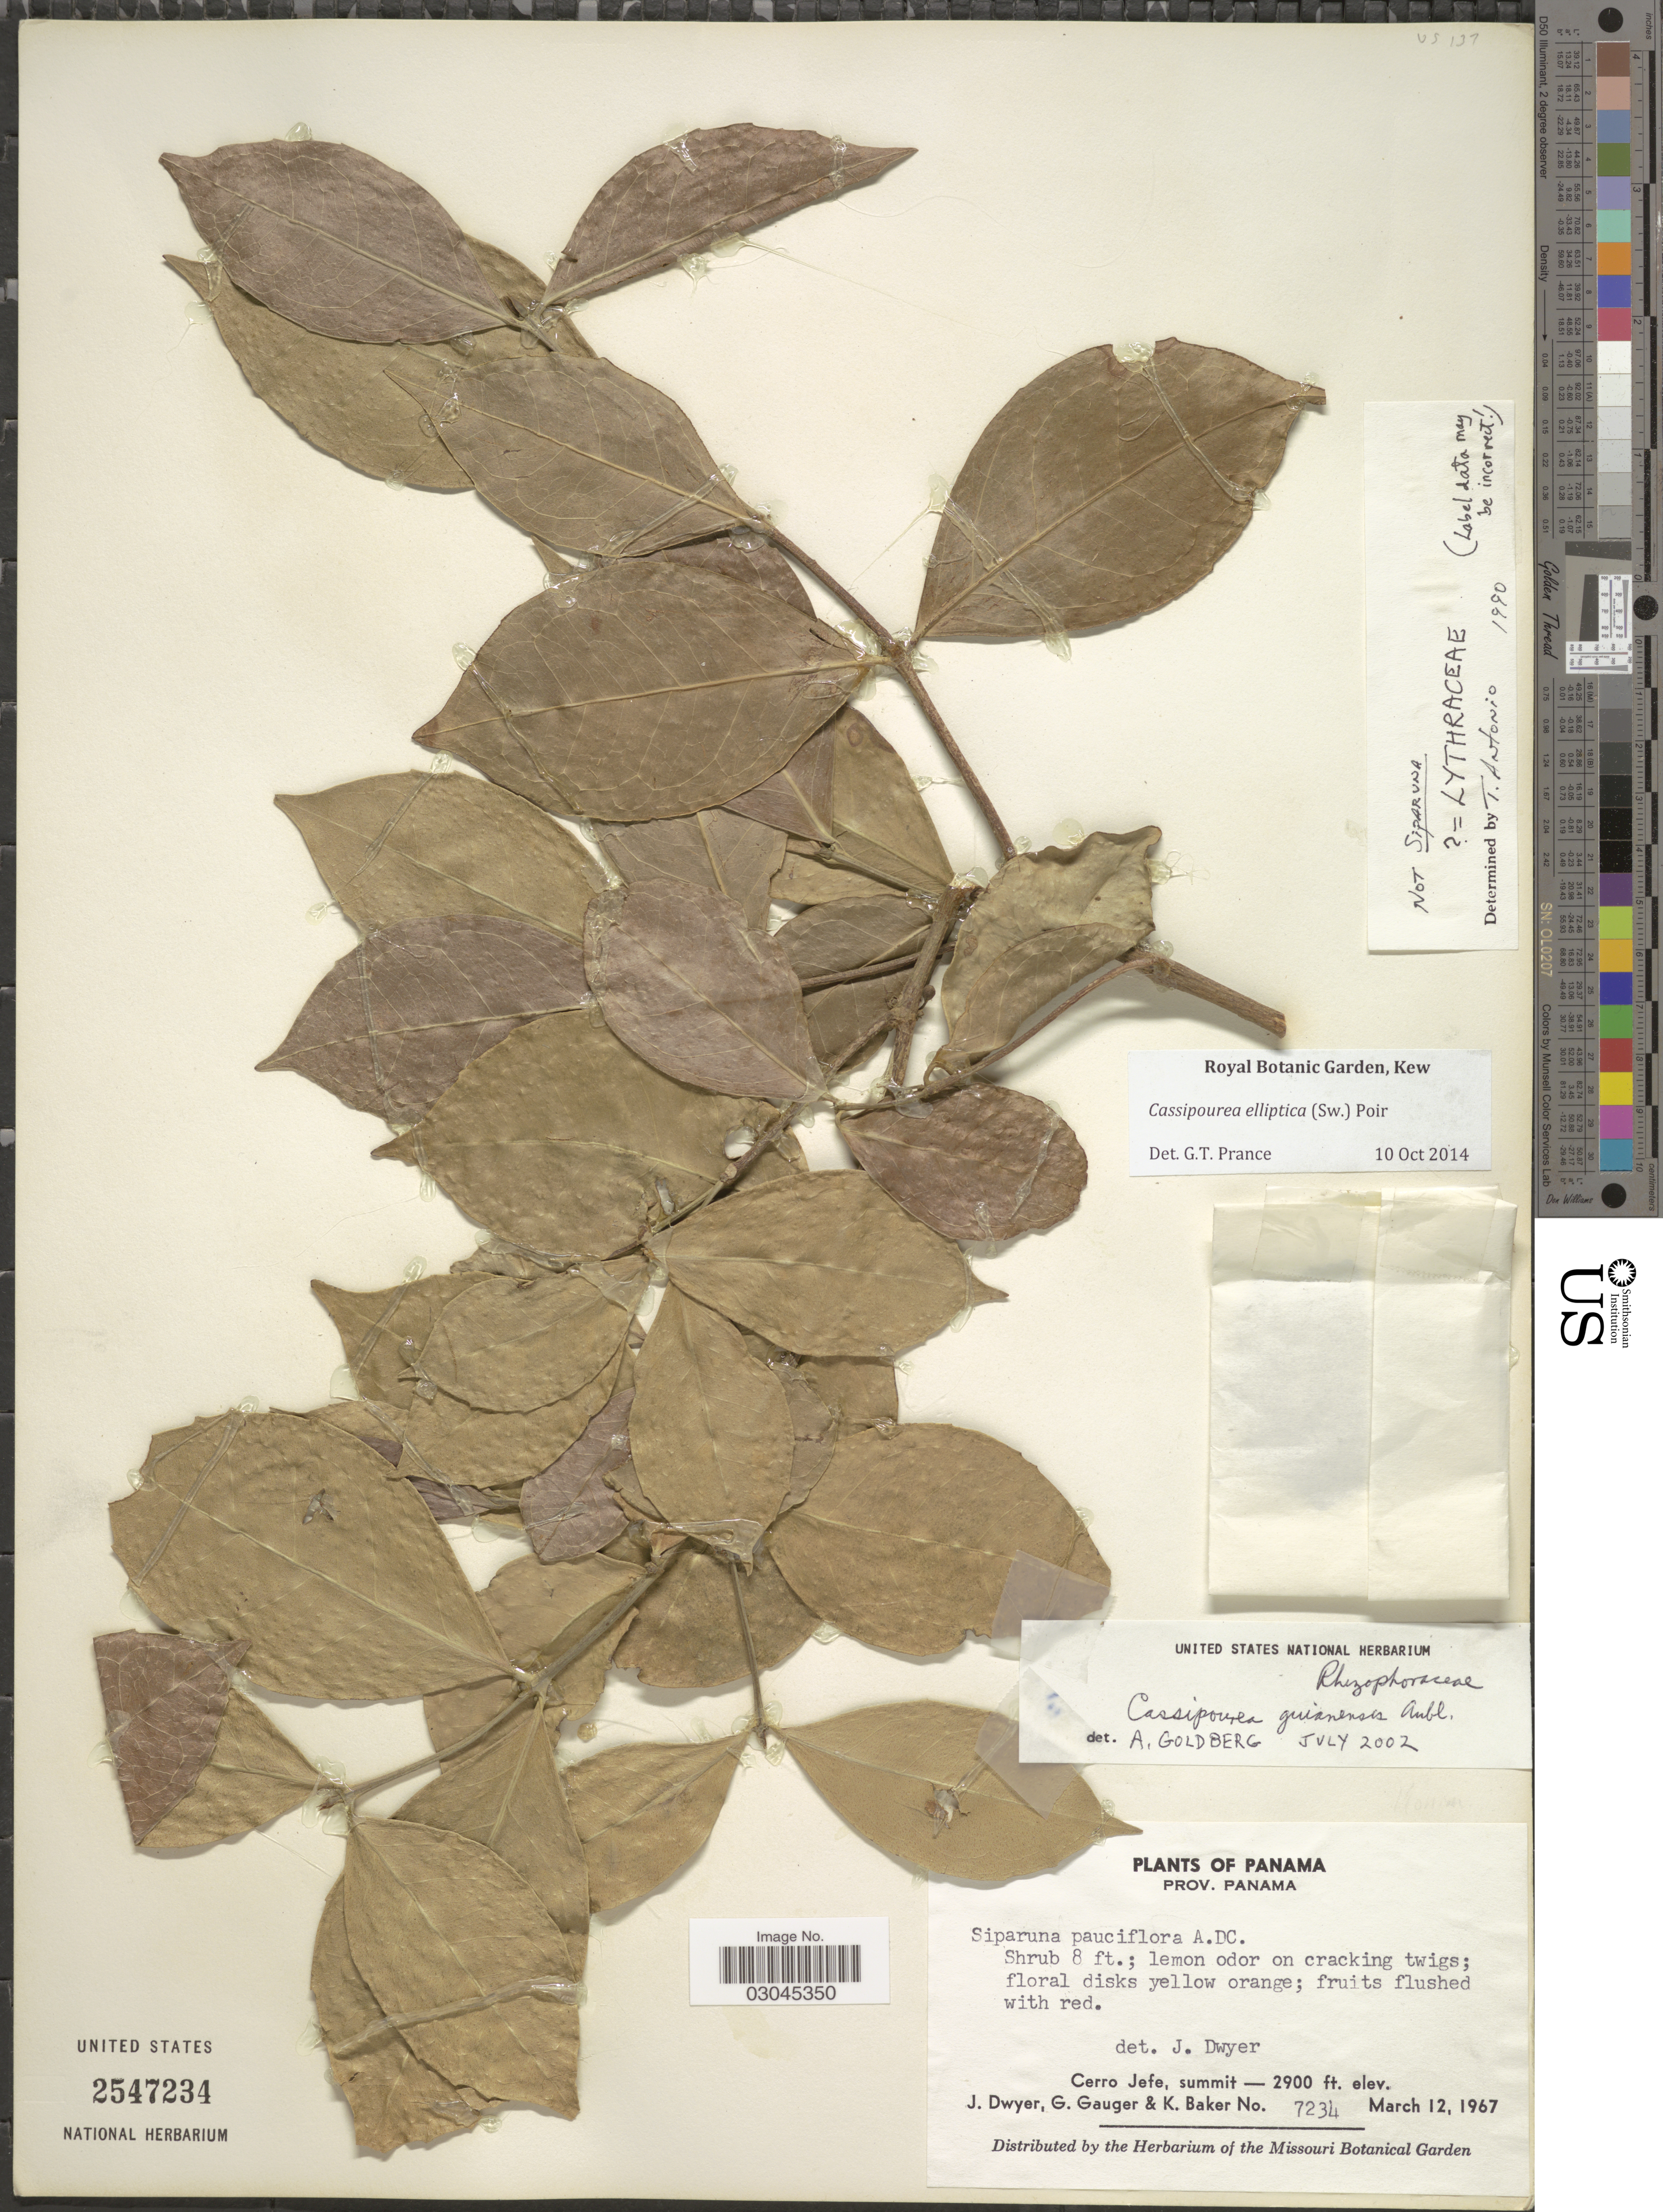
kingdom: Plantae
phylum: Tracheophyta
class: Magnoliopsida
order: Malpighiales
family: Rhizophoraceae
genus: Cassipourea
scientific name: Cassipourea elliptica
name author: (Sw.) Poir.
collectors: J. Dwyer, G. Gauger & K. Baker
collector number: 7234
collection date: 1967-03-12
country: Panama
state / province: Panamá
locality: Prov. Panama. Cerro Jefe, summit.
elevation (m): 884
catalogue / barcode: US 2547234